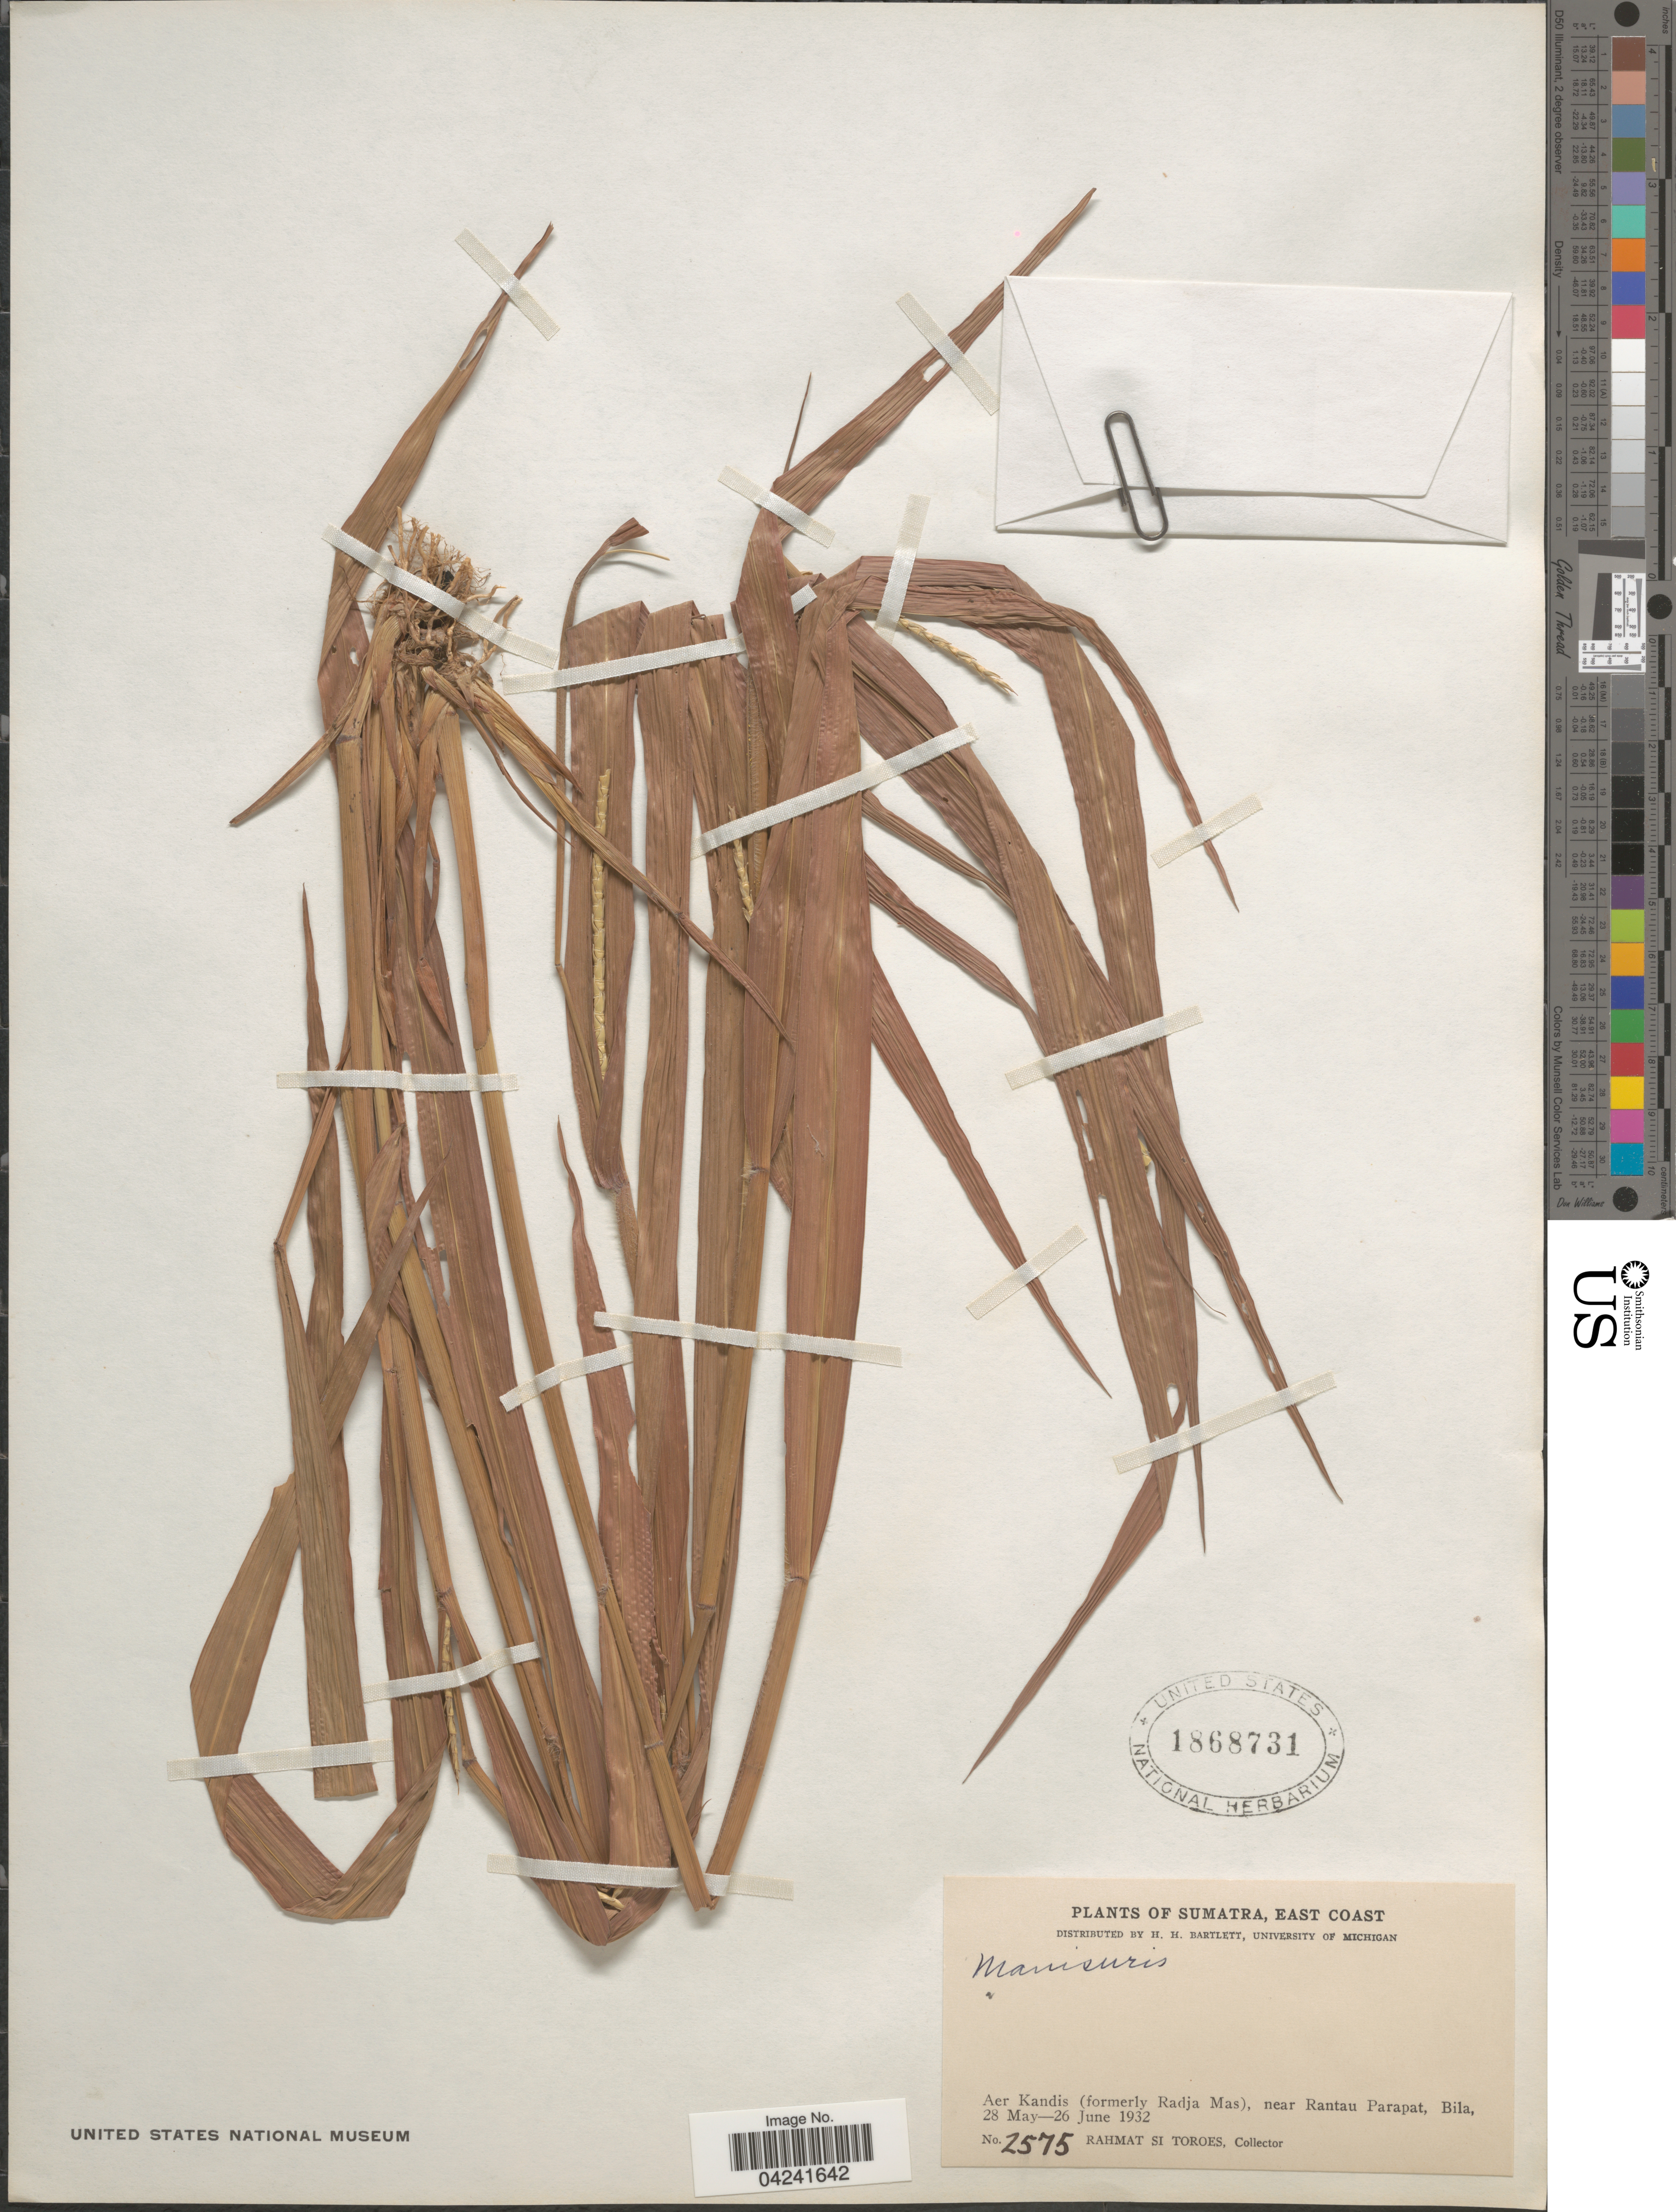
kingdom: Plantae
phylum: Tracheophyta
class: Liliopsida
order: Poales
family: Poaceae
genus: Manisuris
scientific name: Manisuris sp.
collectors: Rahmat Si Boeea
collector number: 2575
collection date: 1932-05-28/1932-06-26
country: Indonesia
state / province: Sumatra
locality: East Coast. Aer Kandis (formerly Radja Mas), near Rantau Parapat, Bila.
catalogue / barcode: US 1868731